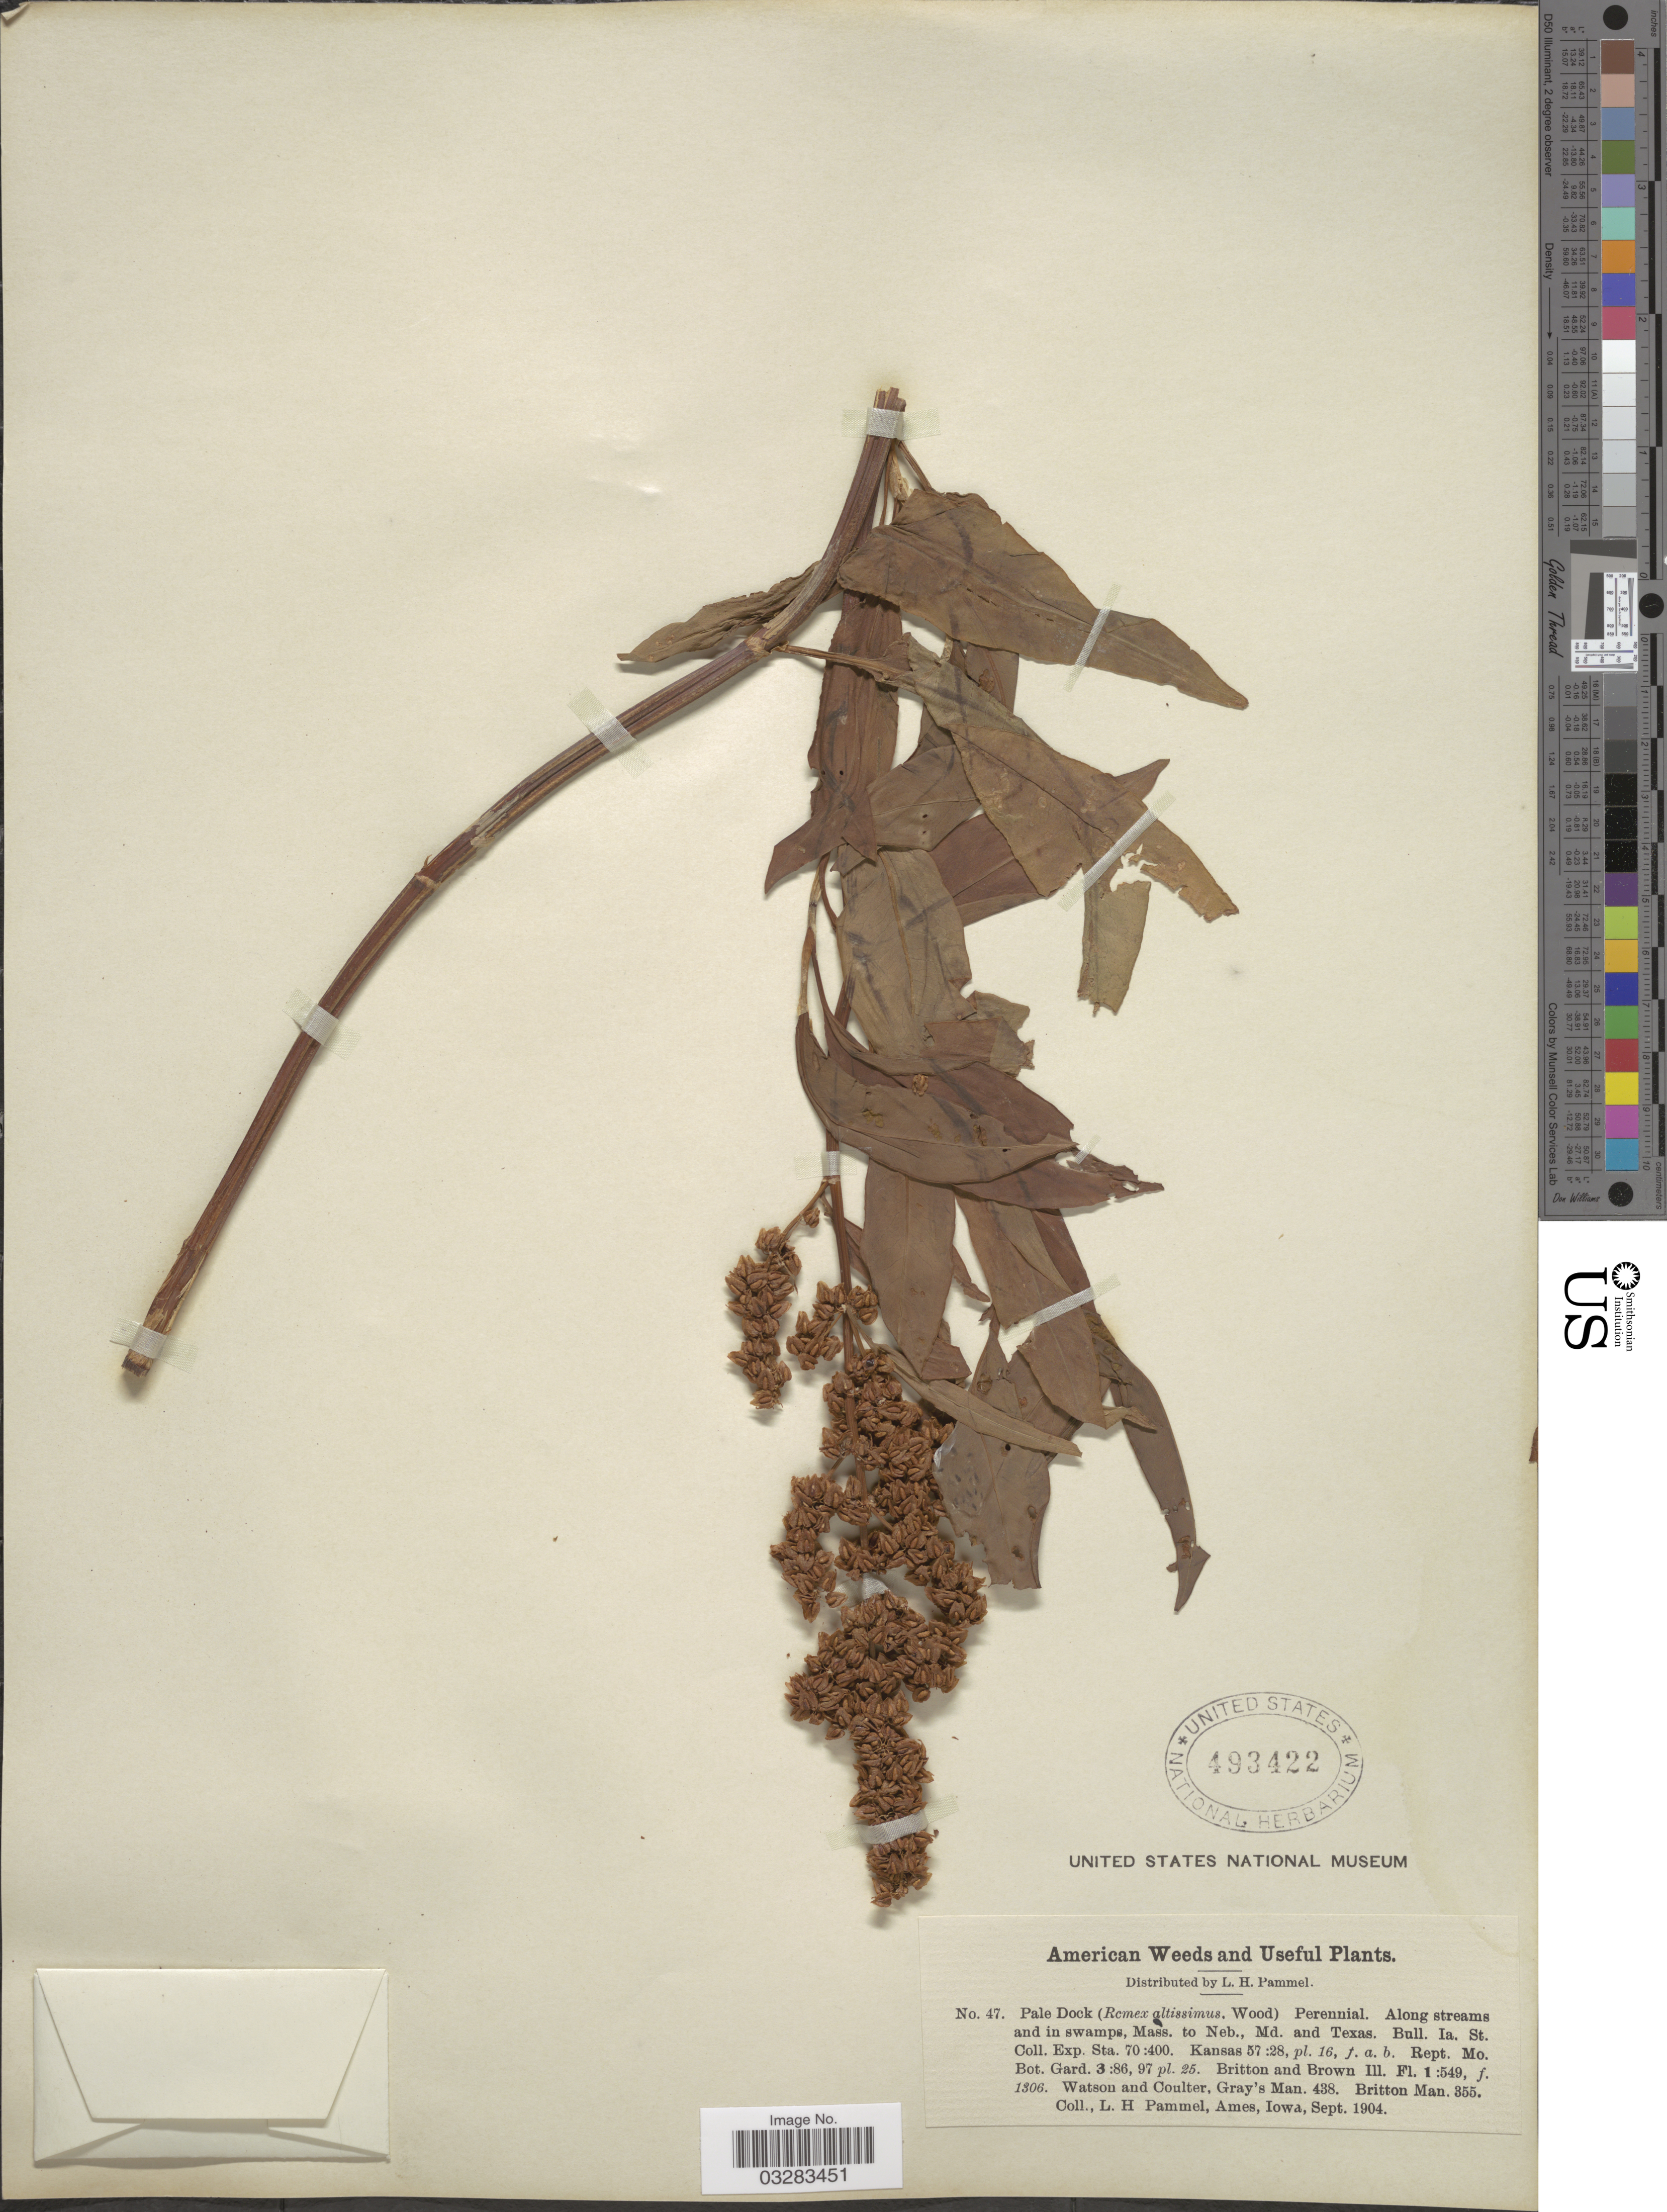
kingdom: Plantae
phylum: Tracheophyta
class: Magnoliopsida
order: Caryophyllales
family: Polygonaceae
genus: Rumex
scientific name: Rumex altissimus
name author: Alph. Wood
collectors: L. Pammel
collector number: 47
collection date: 1904-09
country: United States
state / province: Iowa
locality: Ames.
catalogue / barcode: US 493422